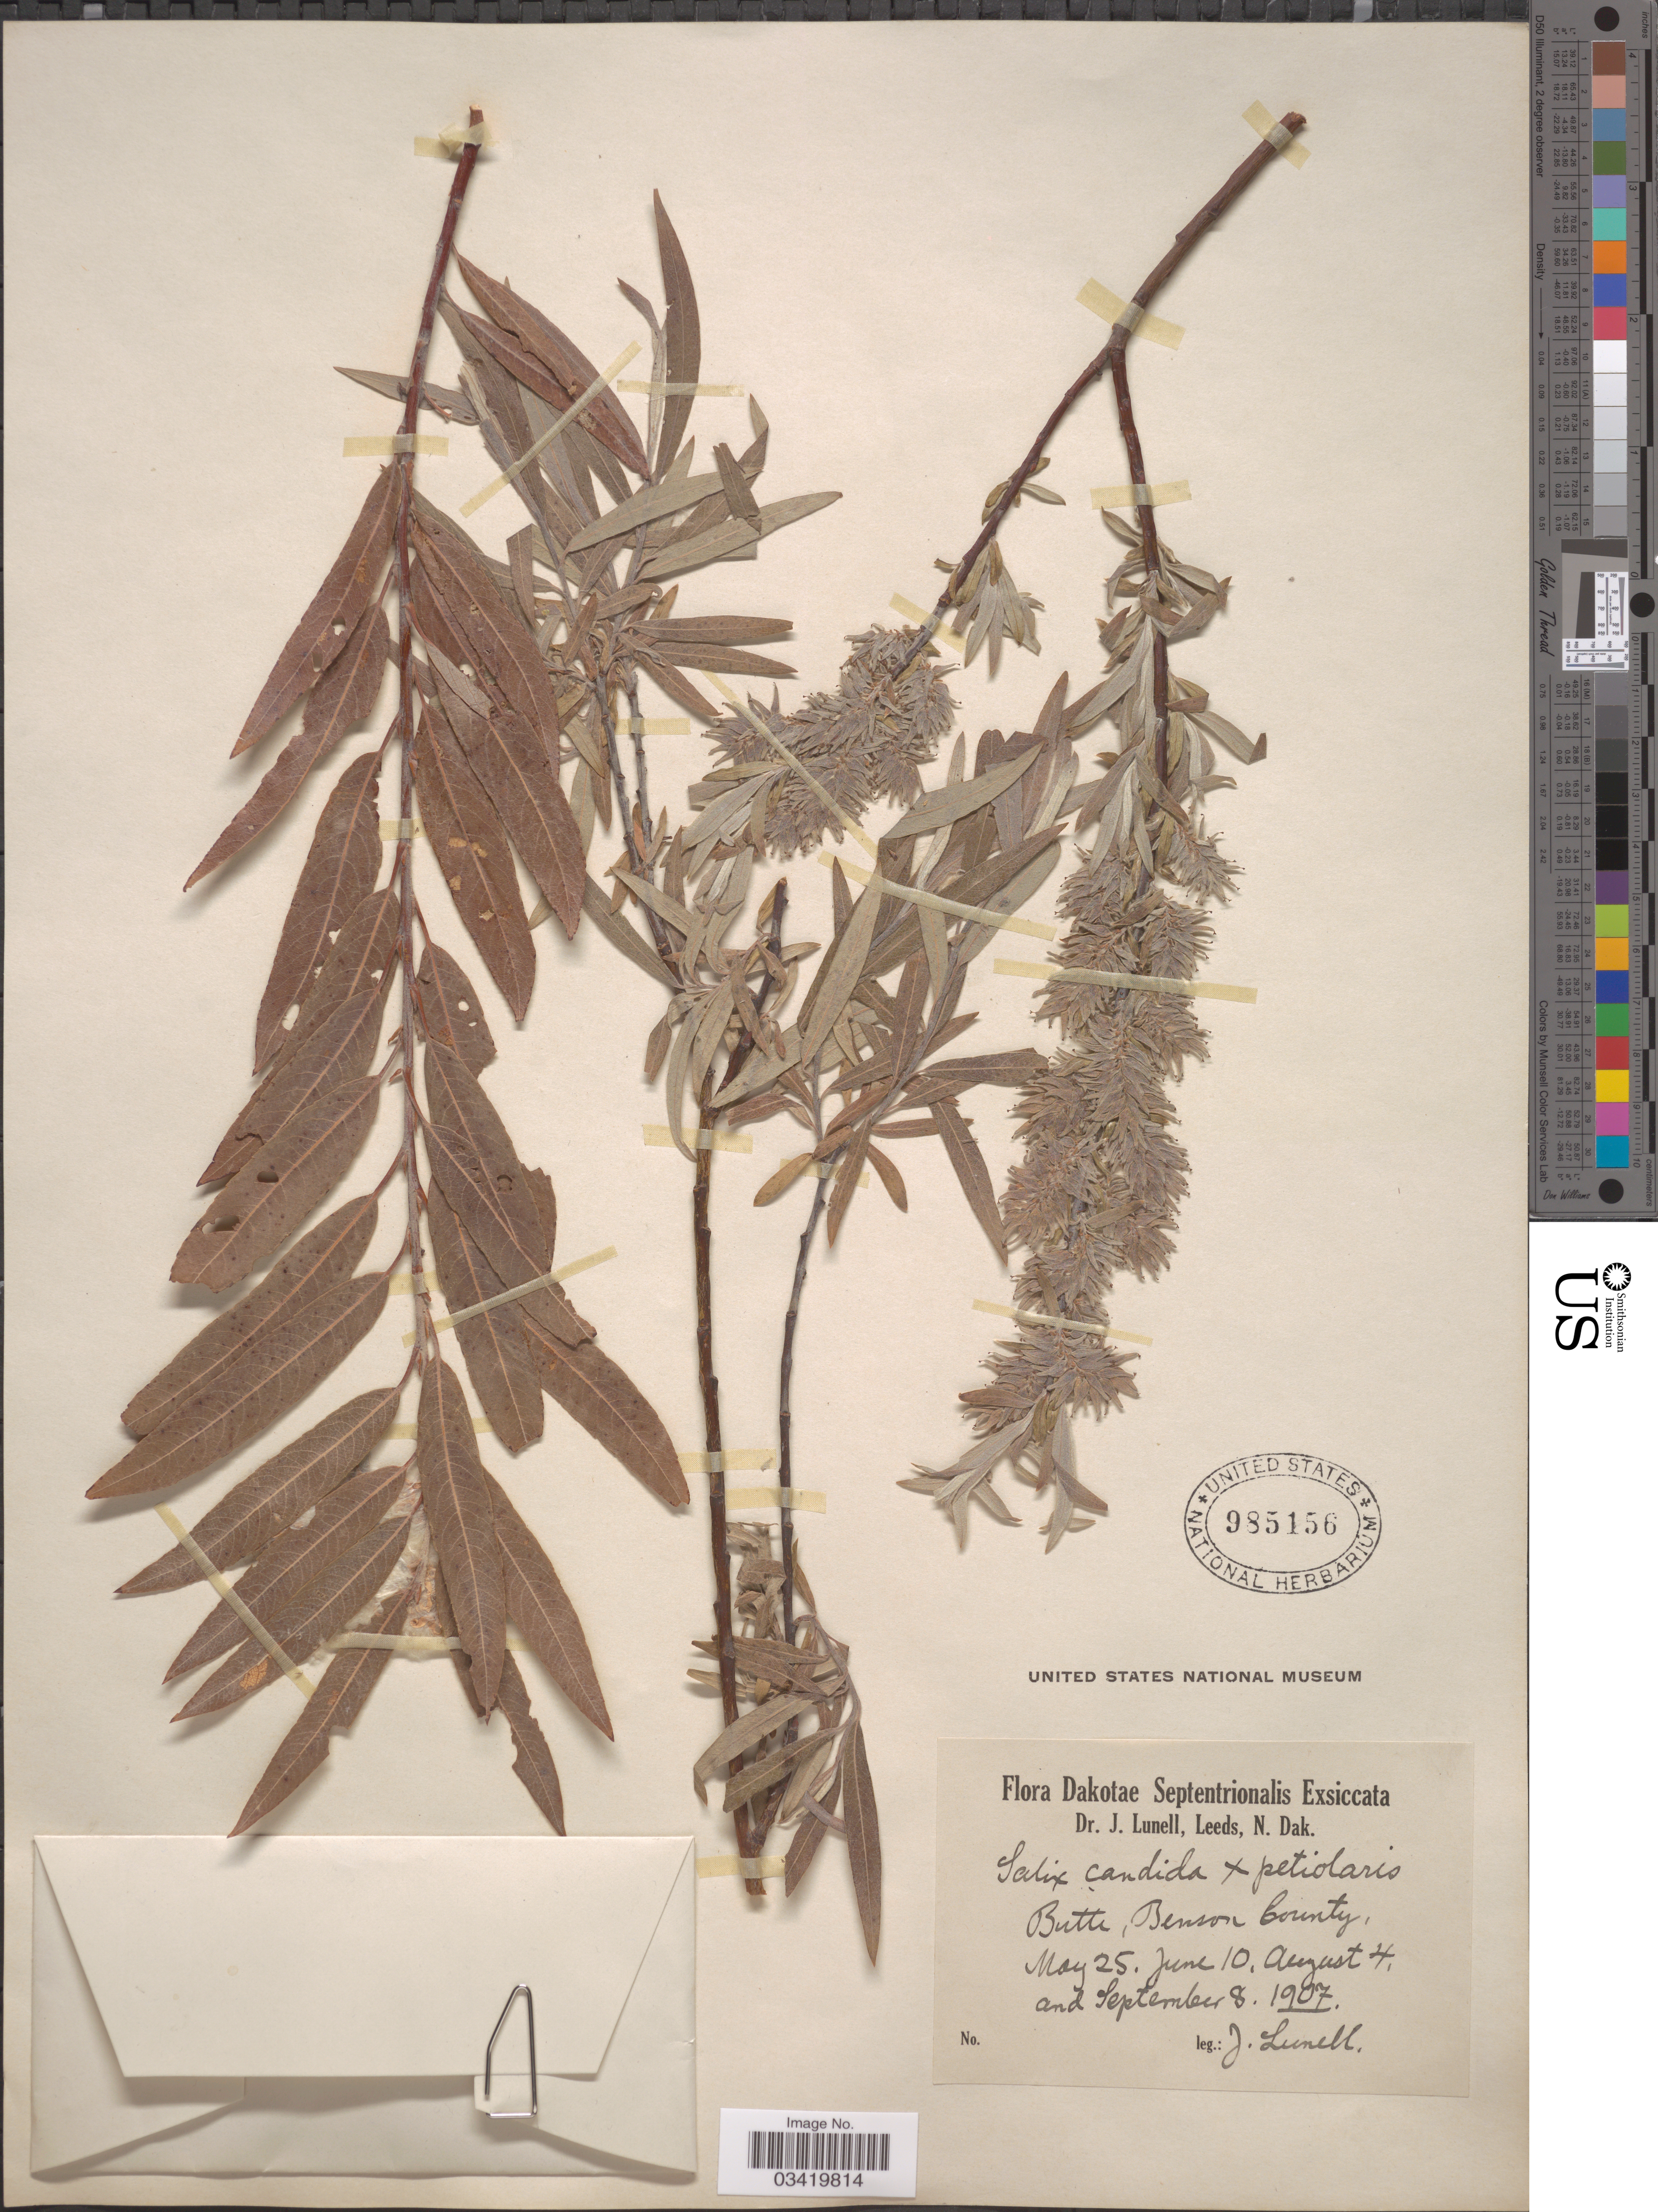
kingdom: Plantae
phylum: Tracheophyta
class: Magnoliopsida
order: Malpighiales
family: Salicaceae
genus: Salix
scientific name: Salix candida x S. petiolaris Sm.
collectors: J. Lunell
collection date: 1907-05-25/1907-09-08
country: United States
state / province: North Dakota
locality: Dakotae Septentrionalis. Butte, Benson County.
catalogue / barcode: US 985156